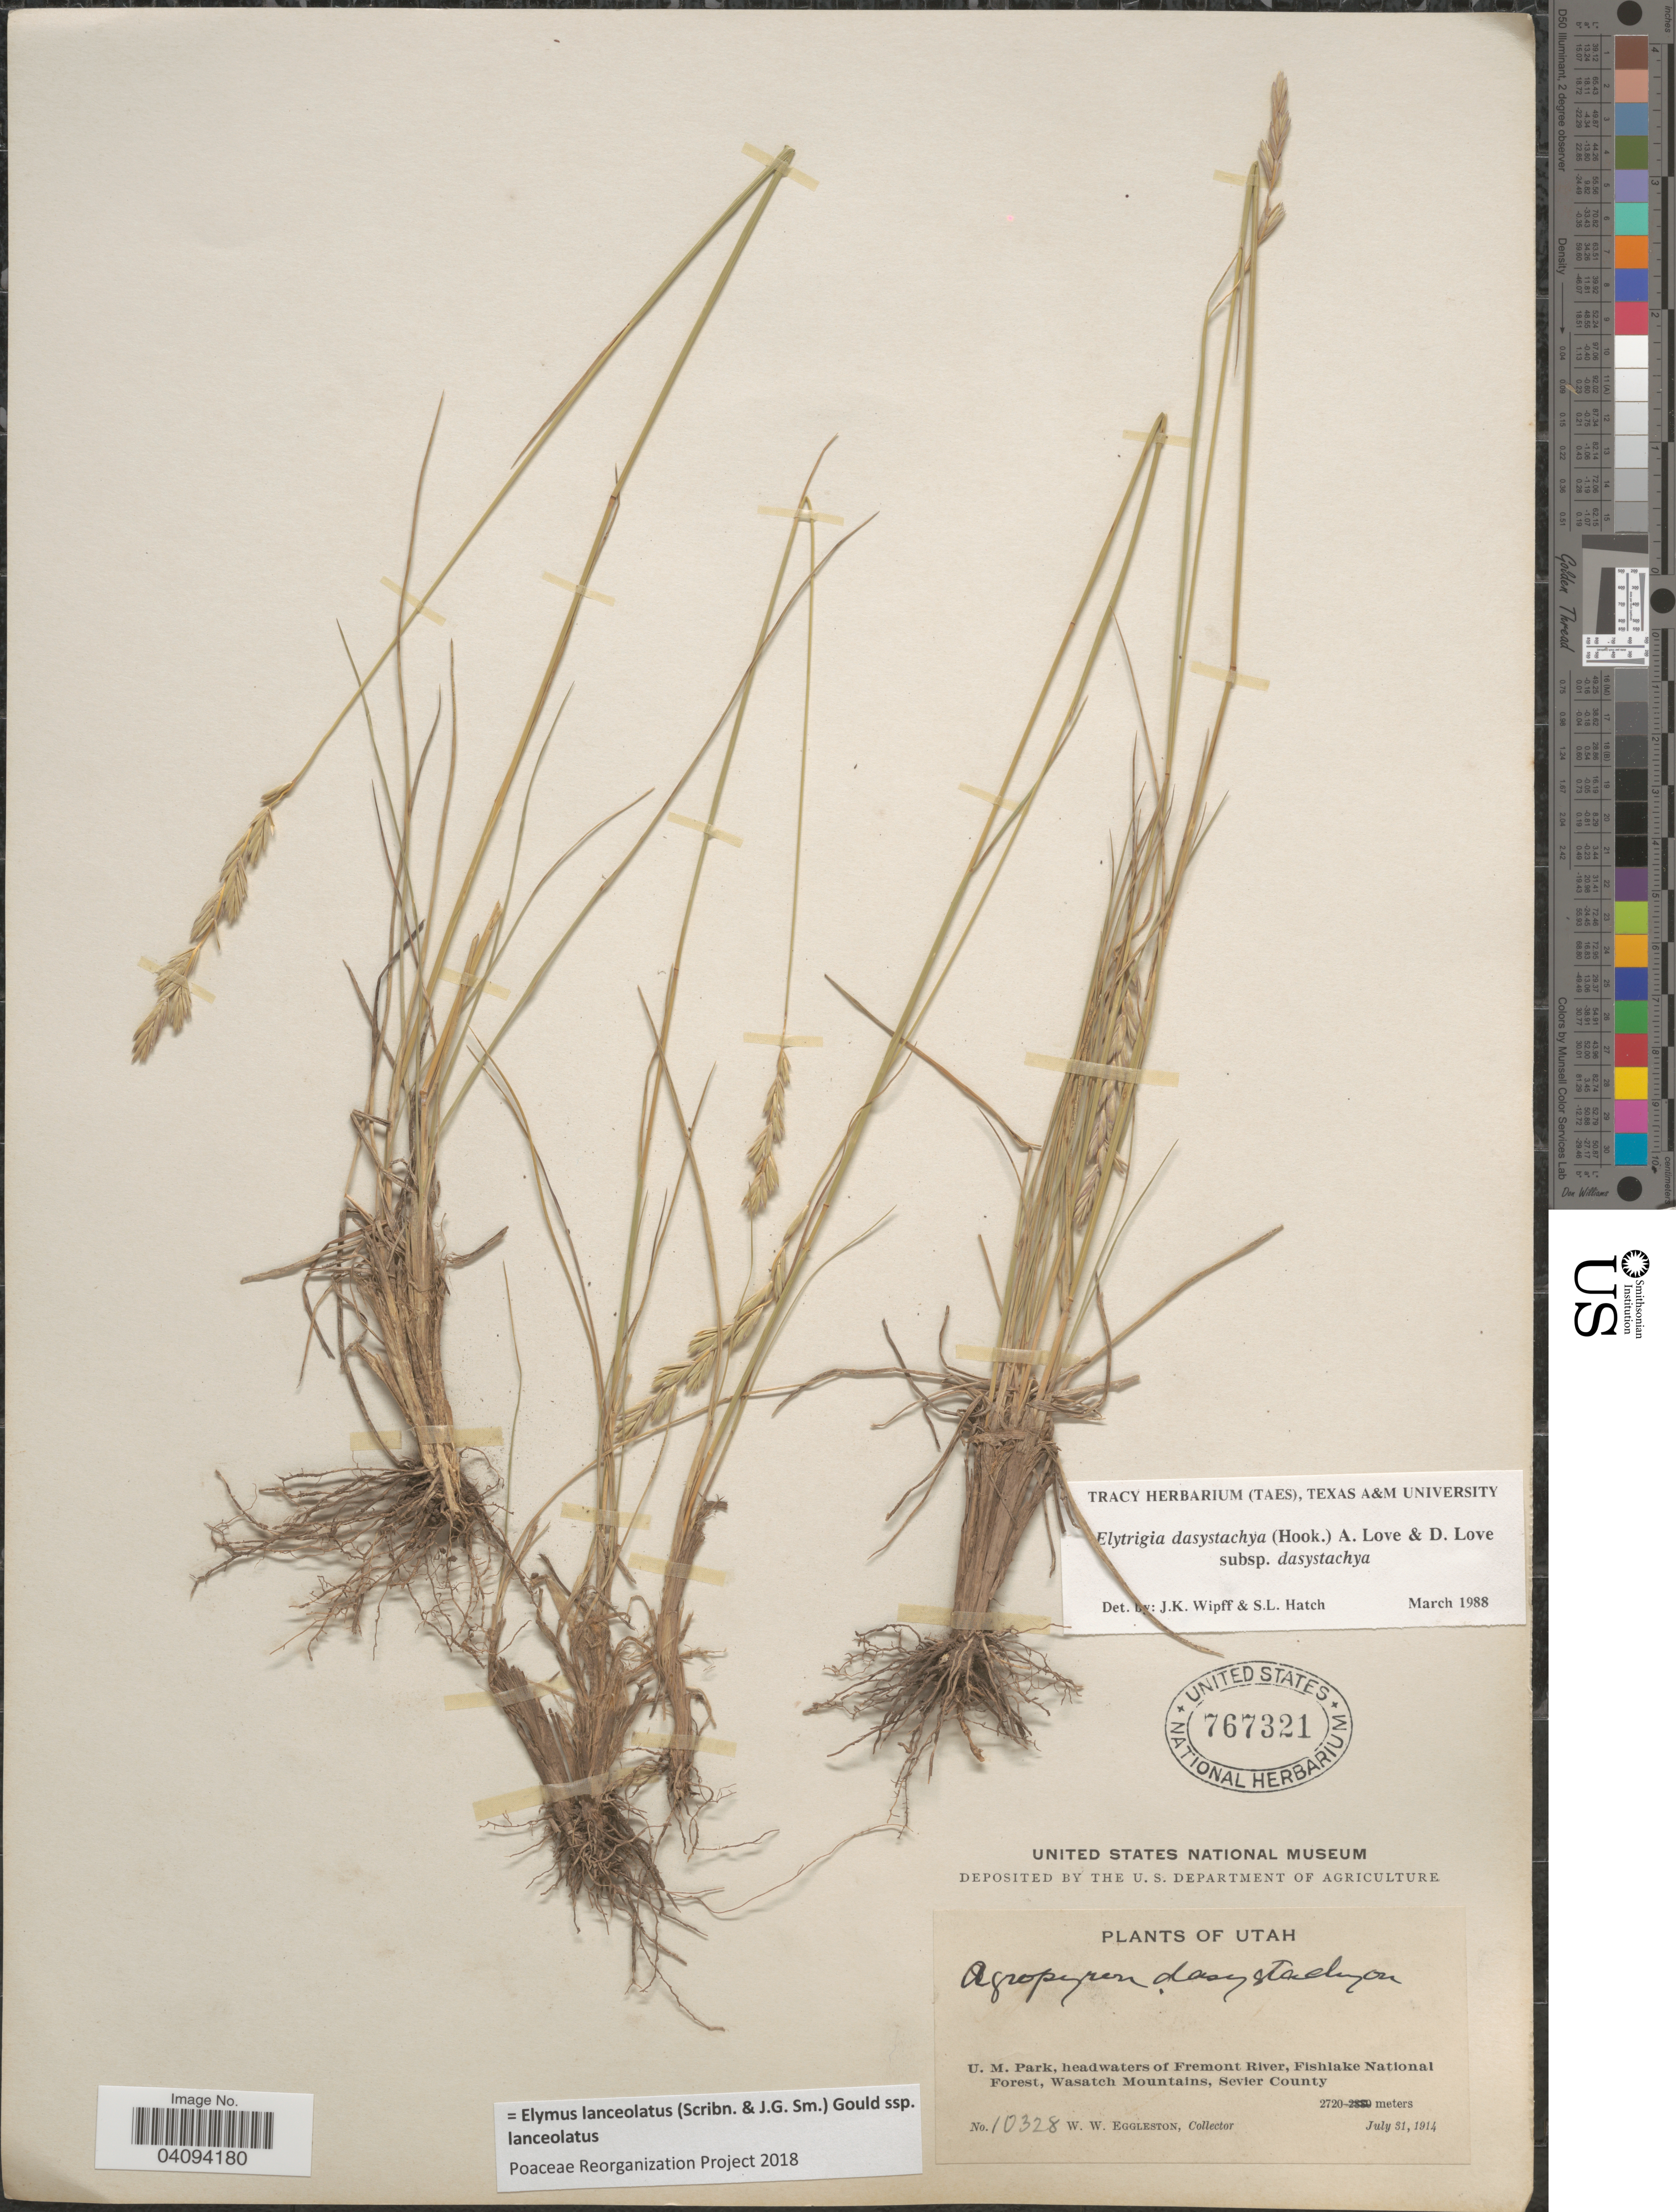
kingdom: Plantae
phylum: Tracheophyta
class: Liliopsida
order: Poales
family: Poaceae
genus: Elymus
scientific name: Elymus lanceolatus subsp. lanceolatus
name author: (Scribn. & J.G. Sm.) Gould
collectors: W. W. Eggleston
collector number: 10328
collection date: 1914-07-31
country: United States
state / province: Utah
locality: U.M. Park, headwaters of Fremont River, Fishlake National Forest, Wasatch Mountains, Sevier County.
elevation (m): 2720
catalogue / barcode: US 767321